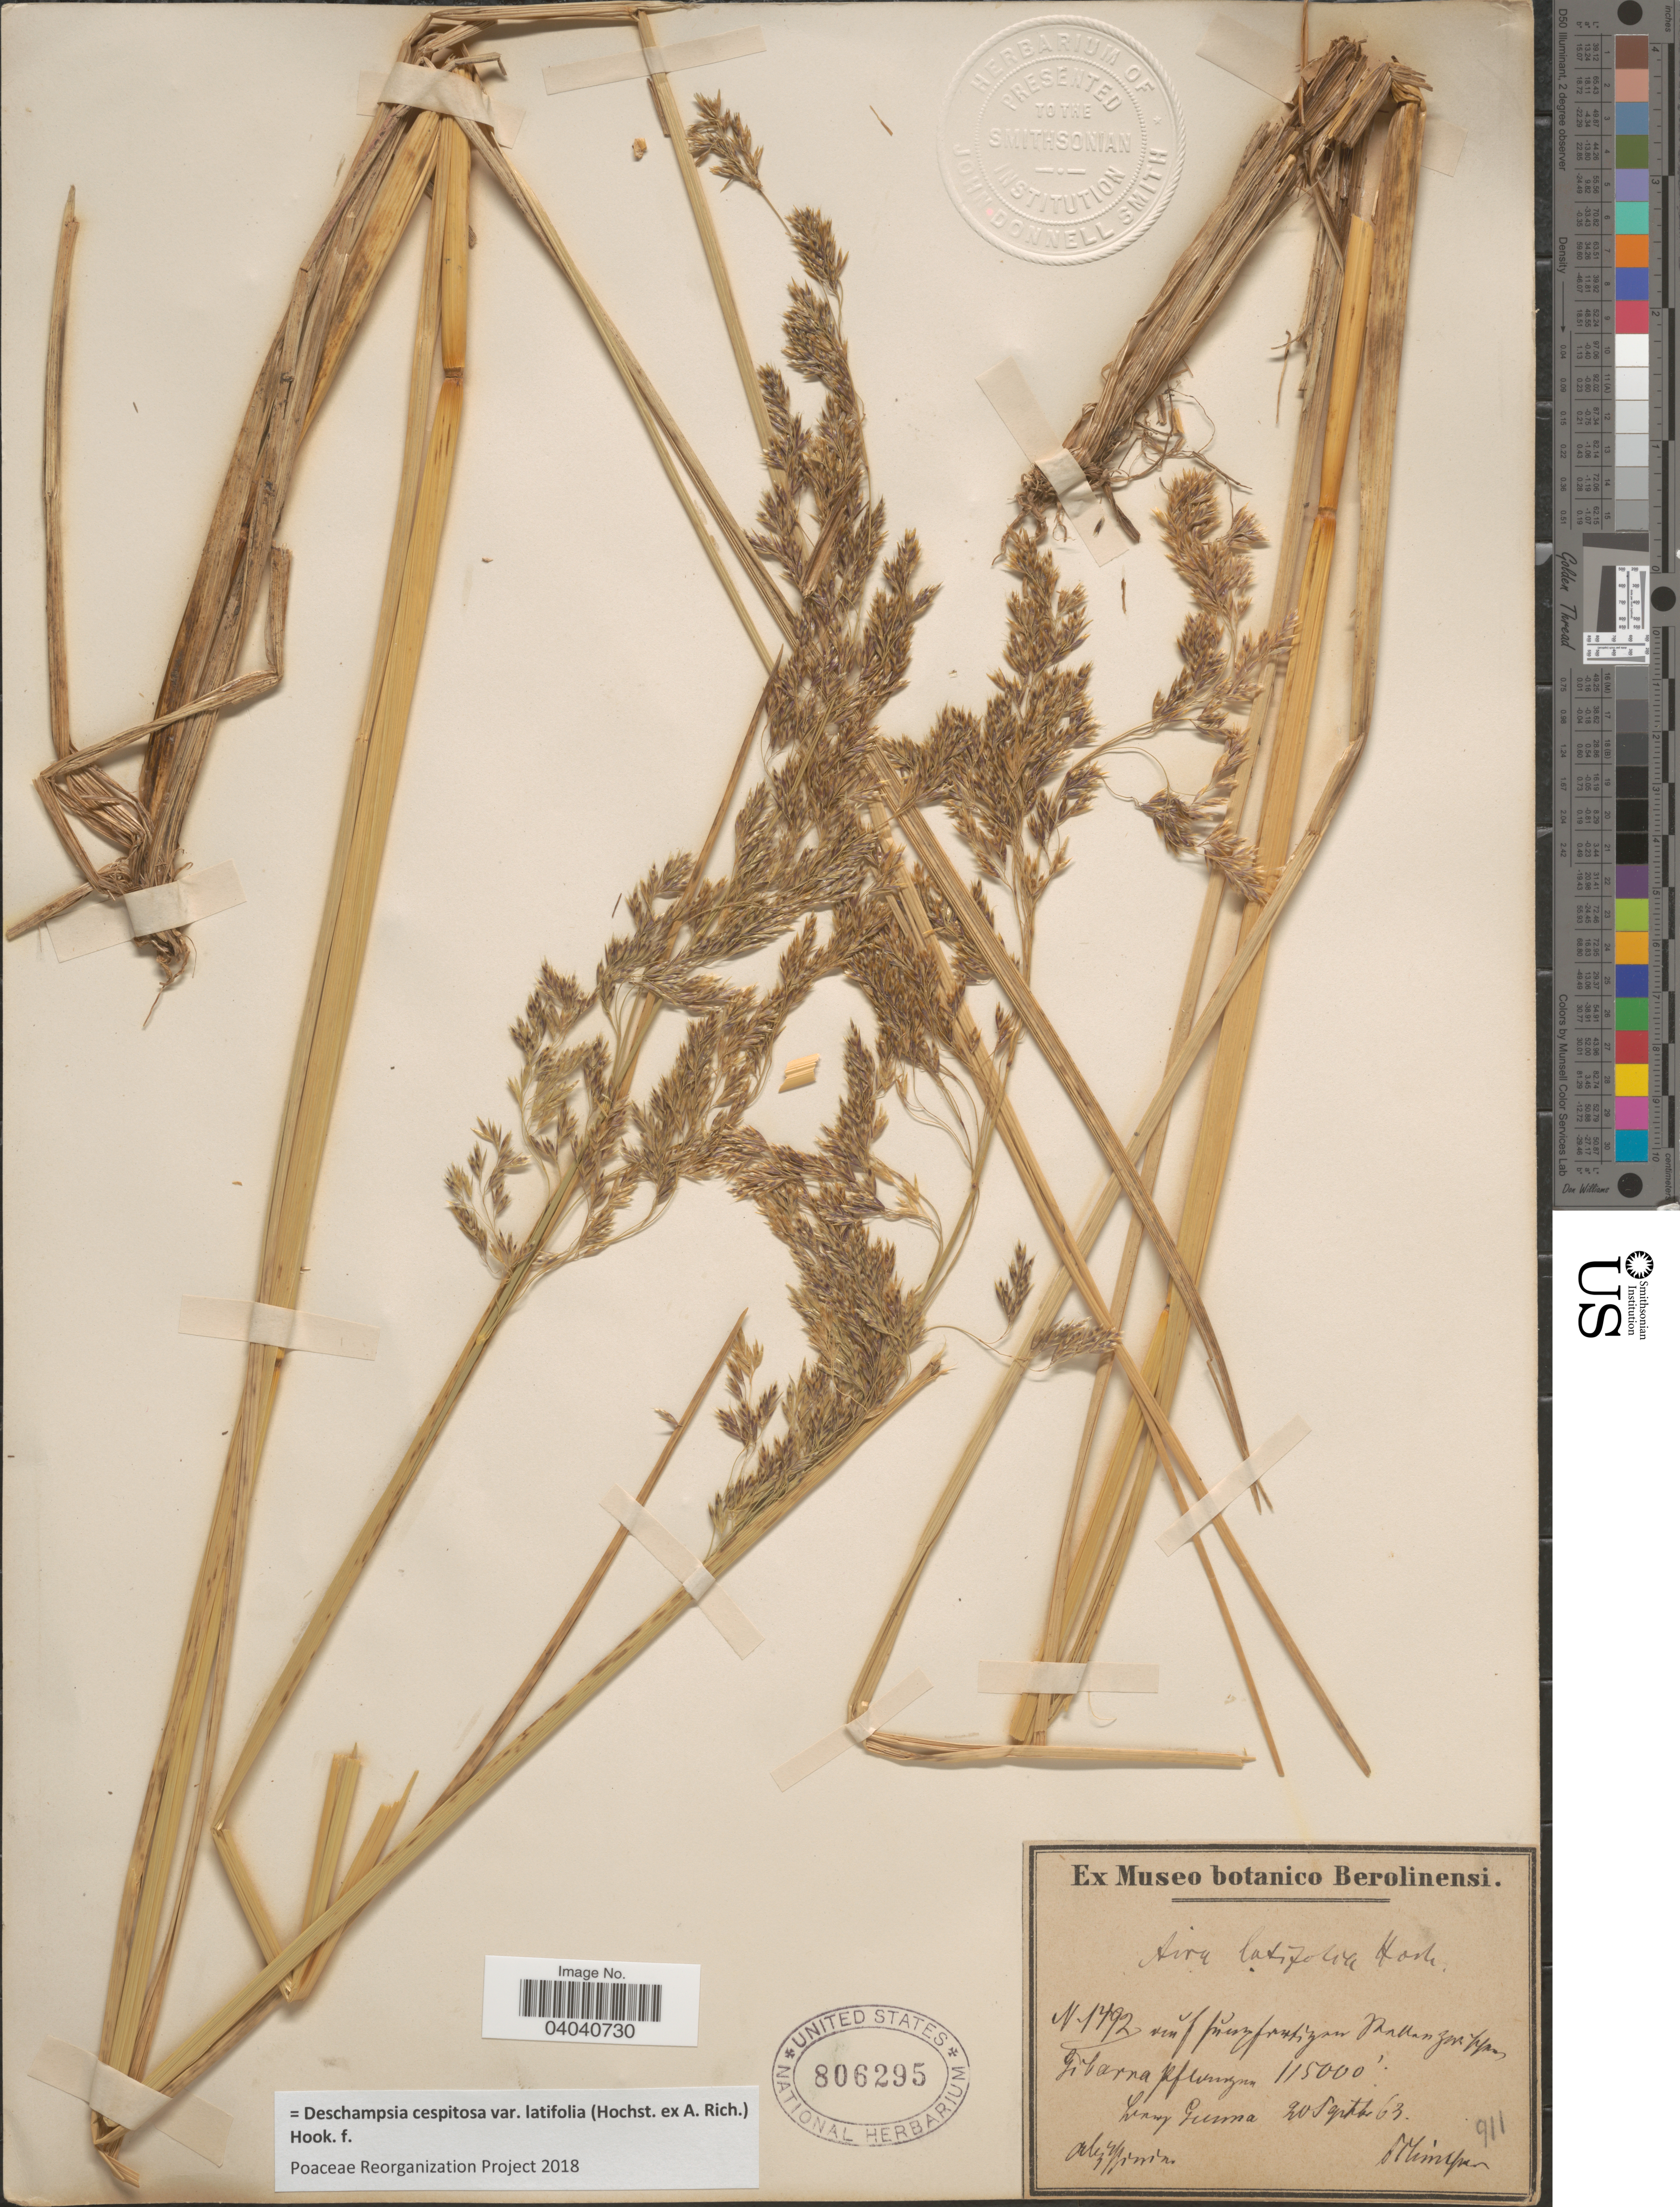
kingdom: Plantae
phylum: Tracheophyta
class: Liliopsida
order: Poales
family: Poaceae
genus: Deschampsia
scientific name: Deschampsia cespitosa var. latifolia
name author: (Hochst. ex A. Rich.) Hook. f.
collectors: -. Schimper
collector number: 1492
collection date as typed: Transcribed d/m/y: 20/9/63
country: Ethiopia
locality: [illegible text] Gunna.Abyssinia.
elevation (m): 3505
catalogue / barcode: US 806295